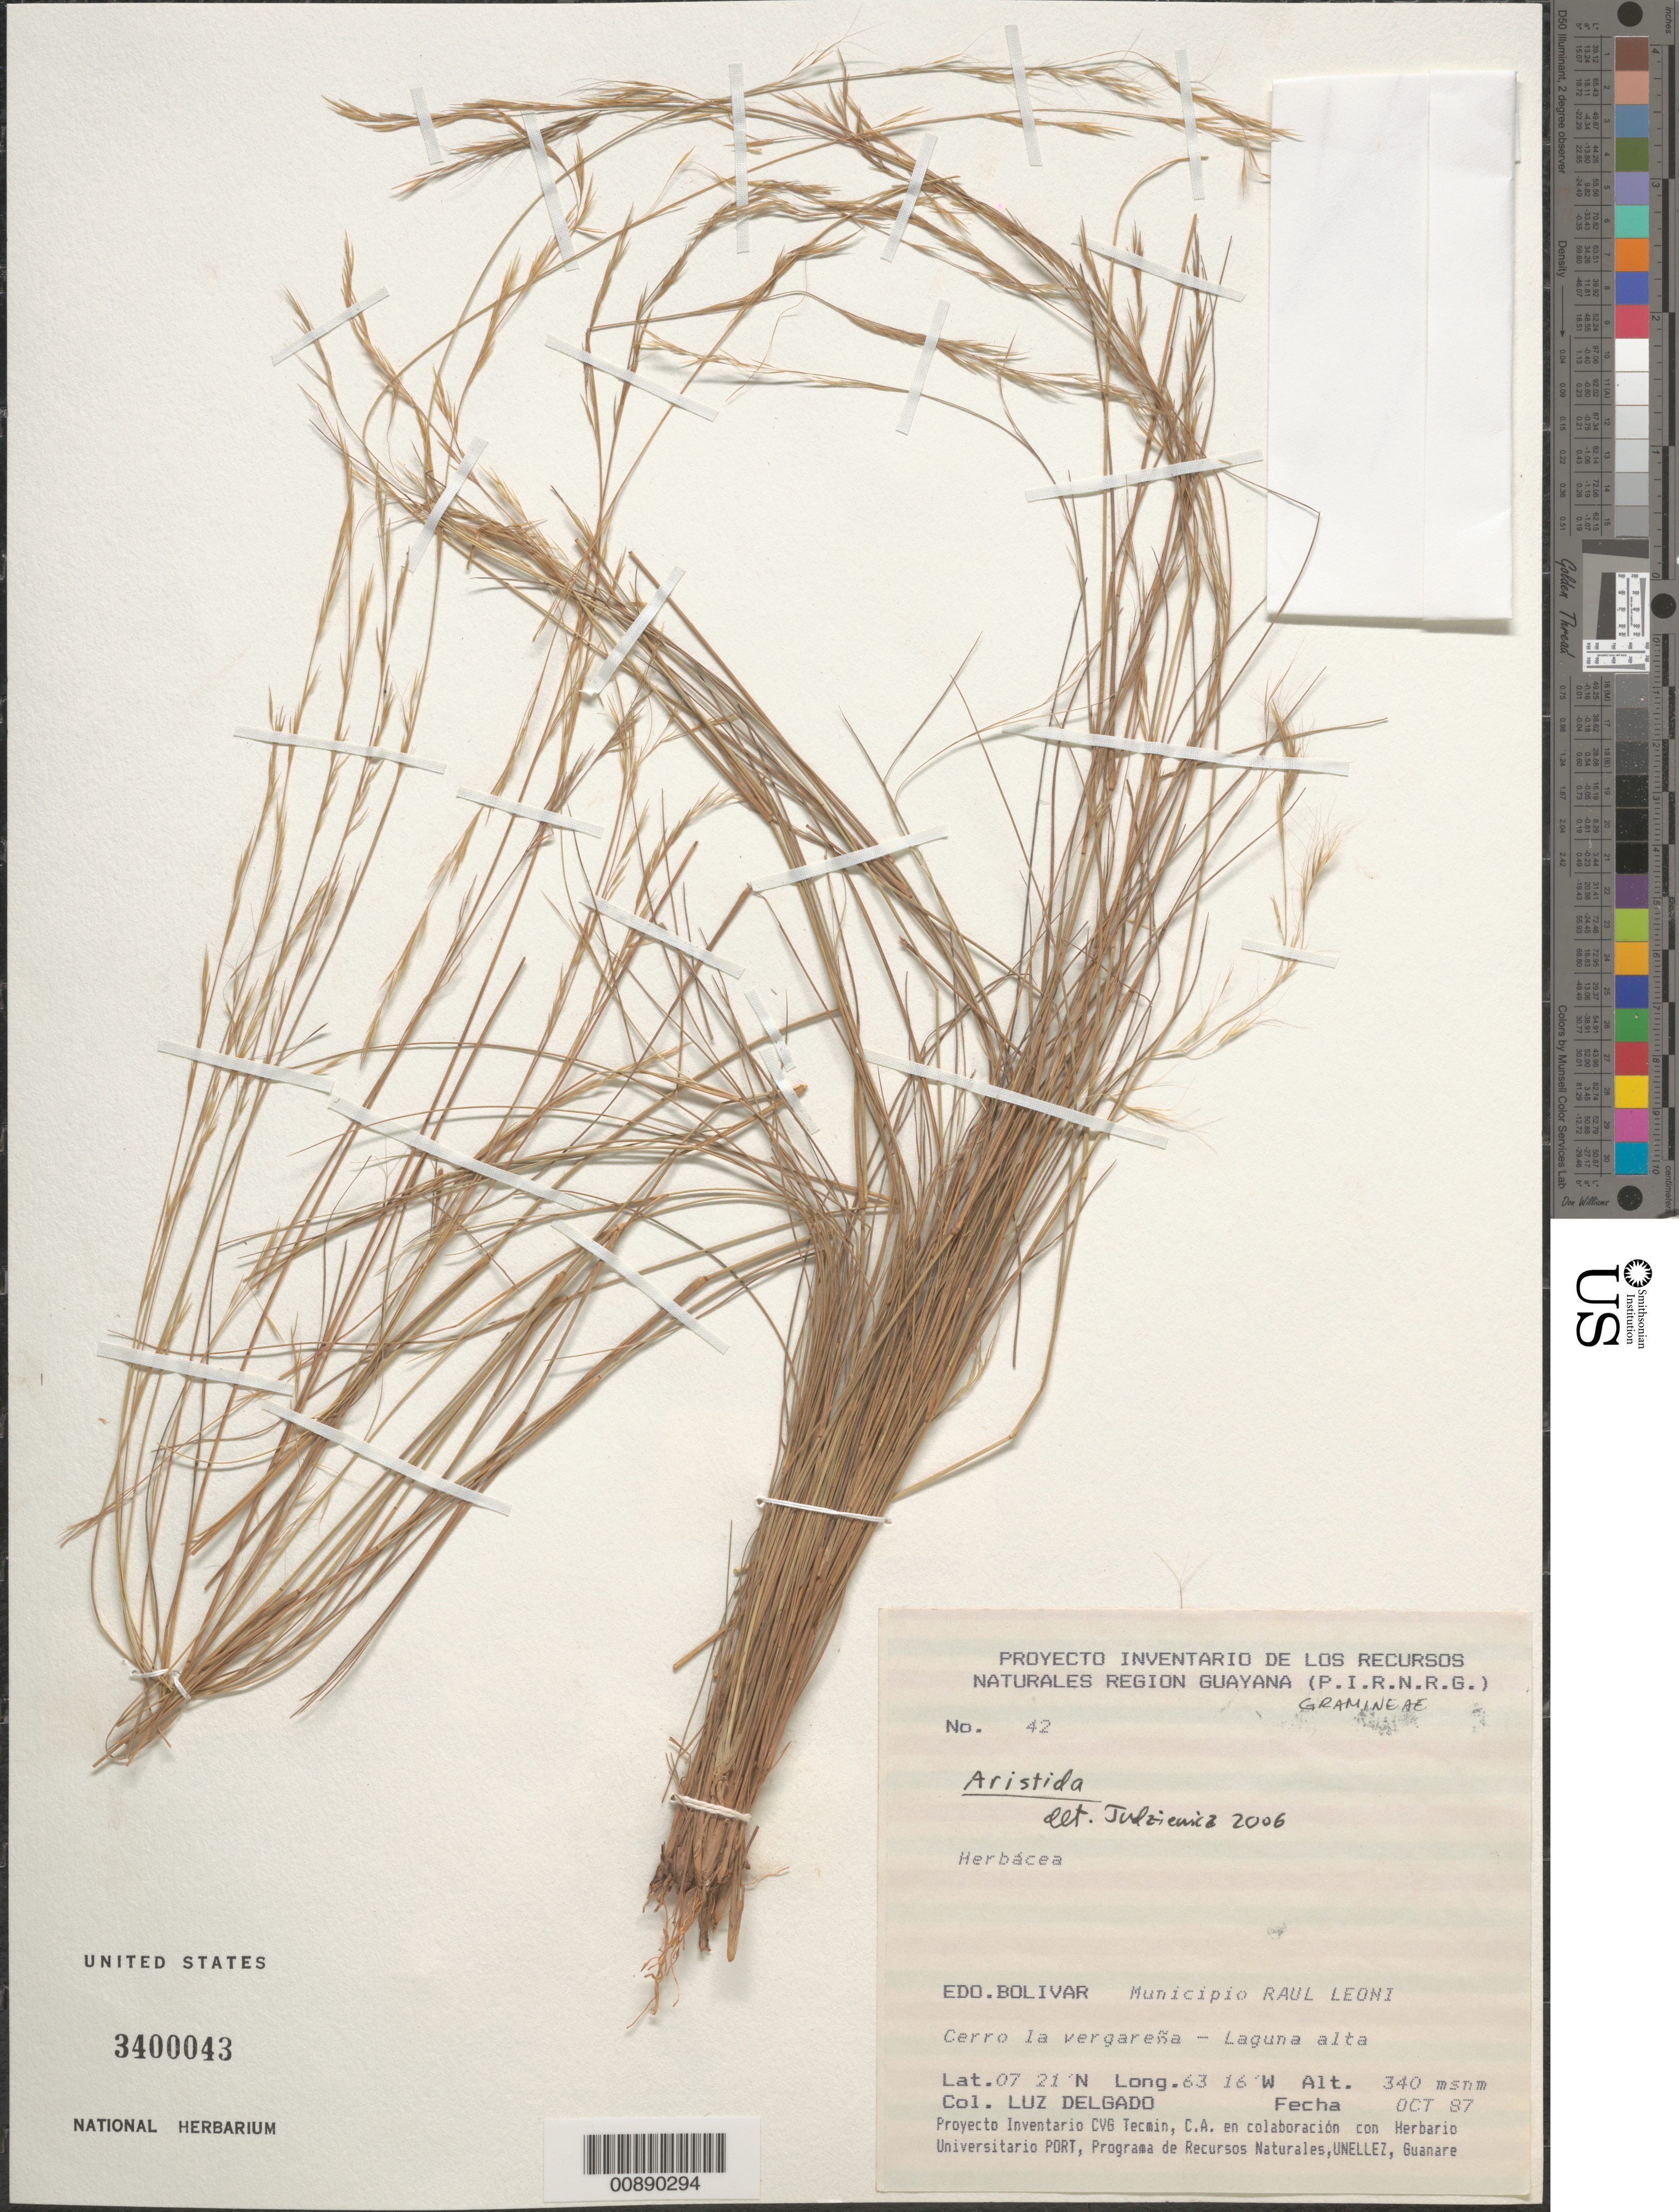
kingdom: Plantae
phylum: Tracheophyta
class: Liliopsida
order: Poales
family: Poaceae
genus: Aristida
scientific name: Aristida sp.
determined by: Judziewicz, E. J.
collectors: L. Delgado V.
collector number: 42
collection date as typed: Oct-87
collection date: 1987-10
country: Venezuela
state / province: Bolívar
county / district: Angostura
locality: Mun. Raúl Leoni [=Angostura], Cerro la Vergareña - Laguna alta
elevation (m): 340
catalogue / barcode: US 3400043